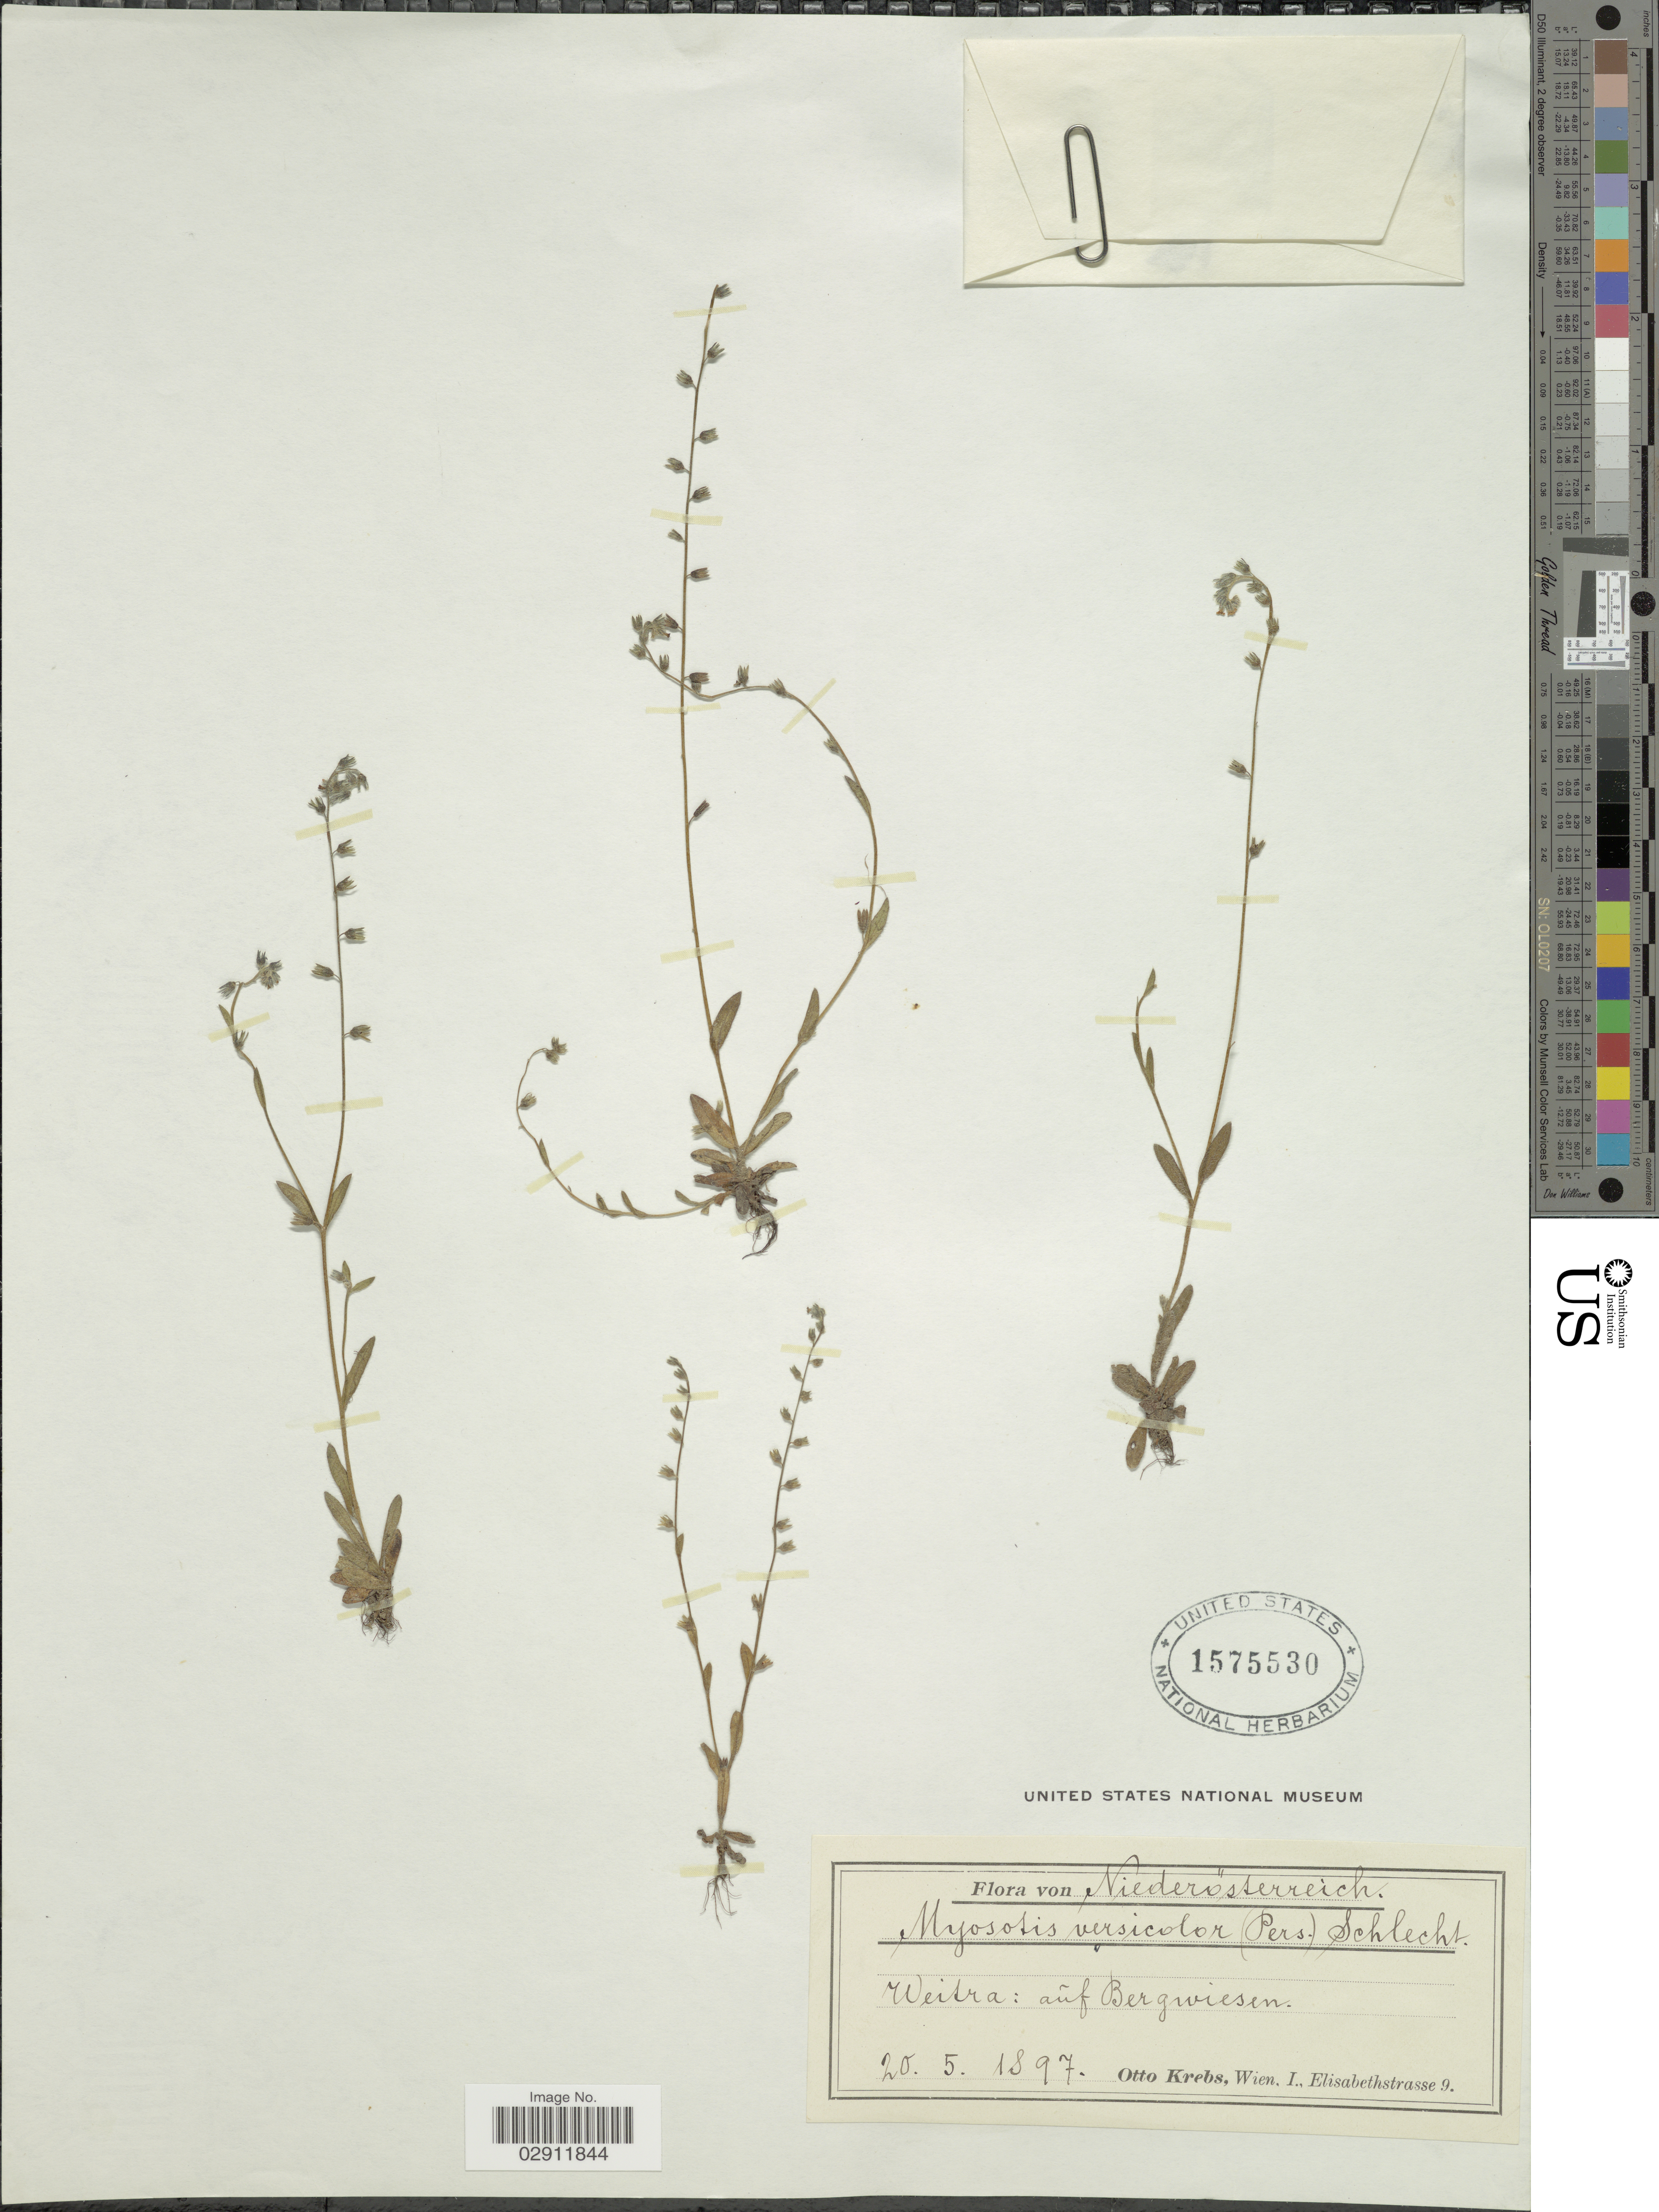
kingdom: Plantae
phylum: Tracheophyta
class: Magnoliopsida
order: Boraginales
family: Boraginaceae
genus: Myosotis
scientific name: Myosotis versicolor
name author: Sm.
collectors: O. Krebs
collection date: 1897-05-20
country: Austria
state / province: Niederosterreich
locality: Weitra: auf Bergwiesen.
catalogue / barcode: US 1575530